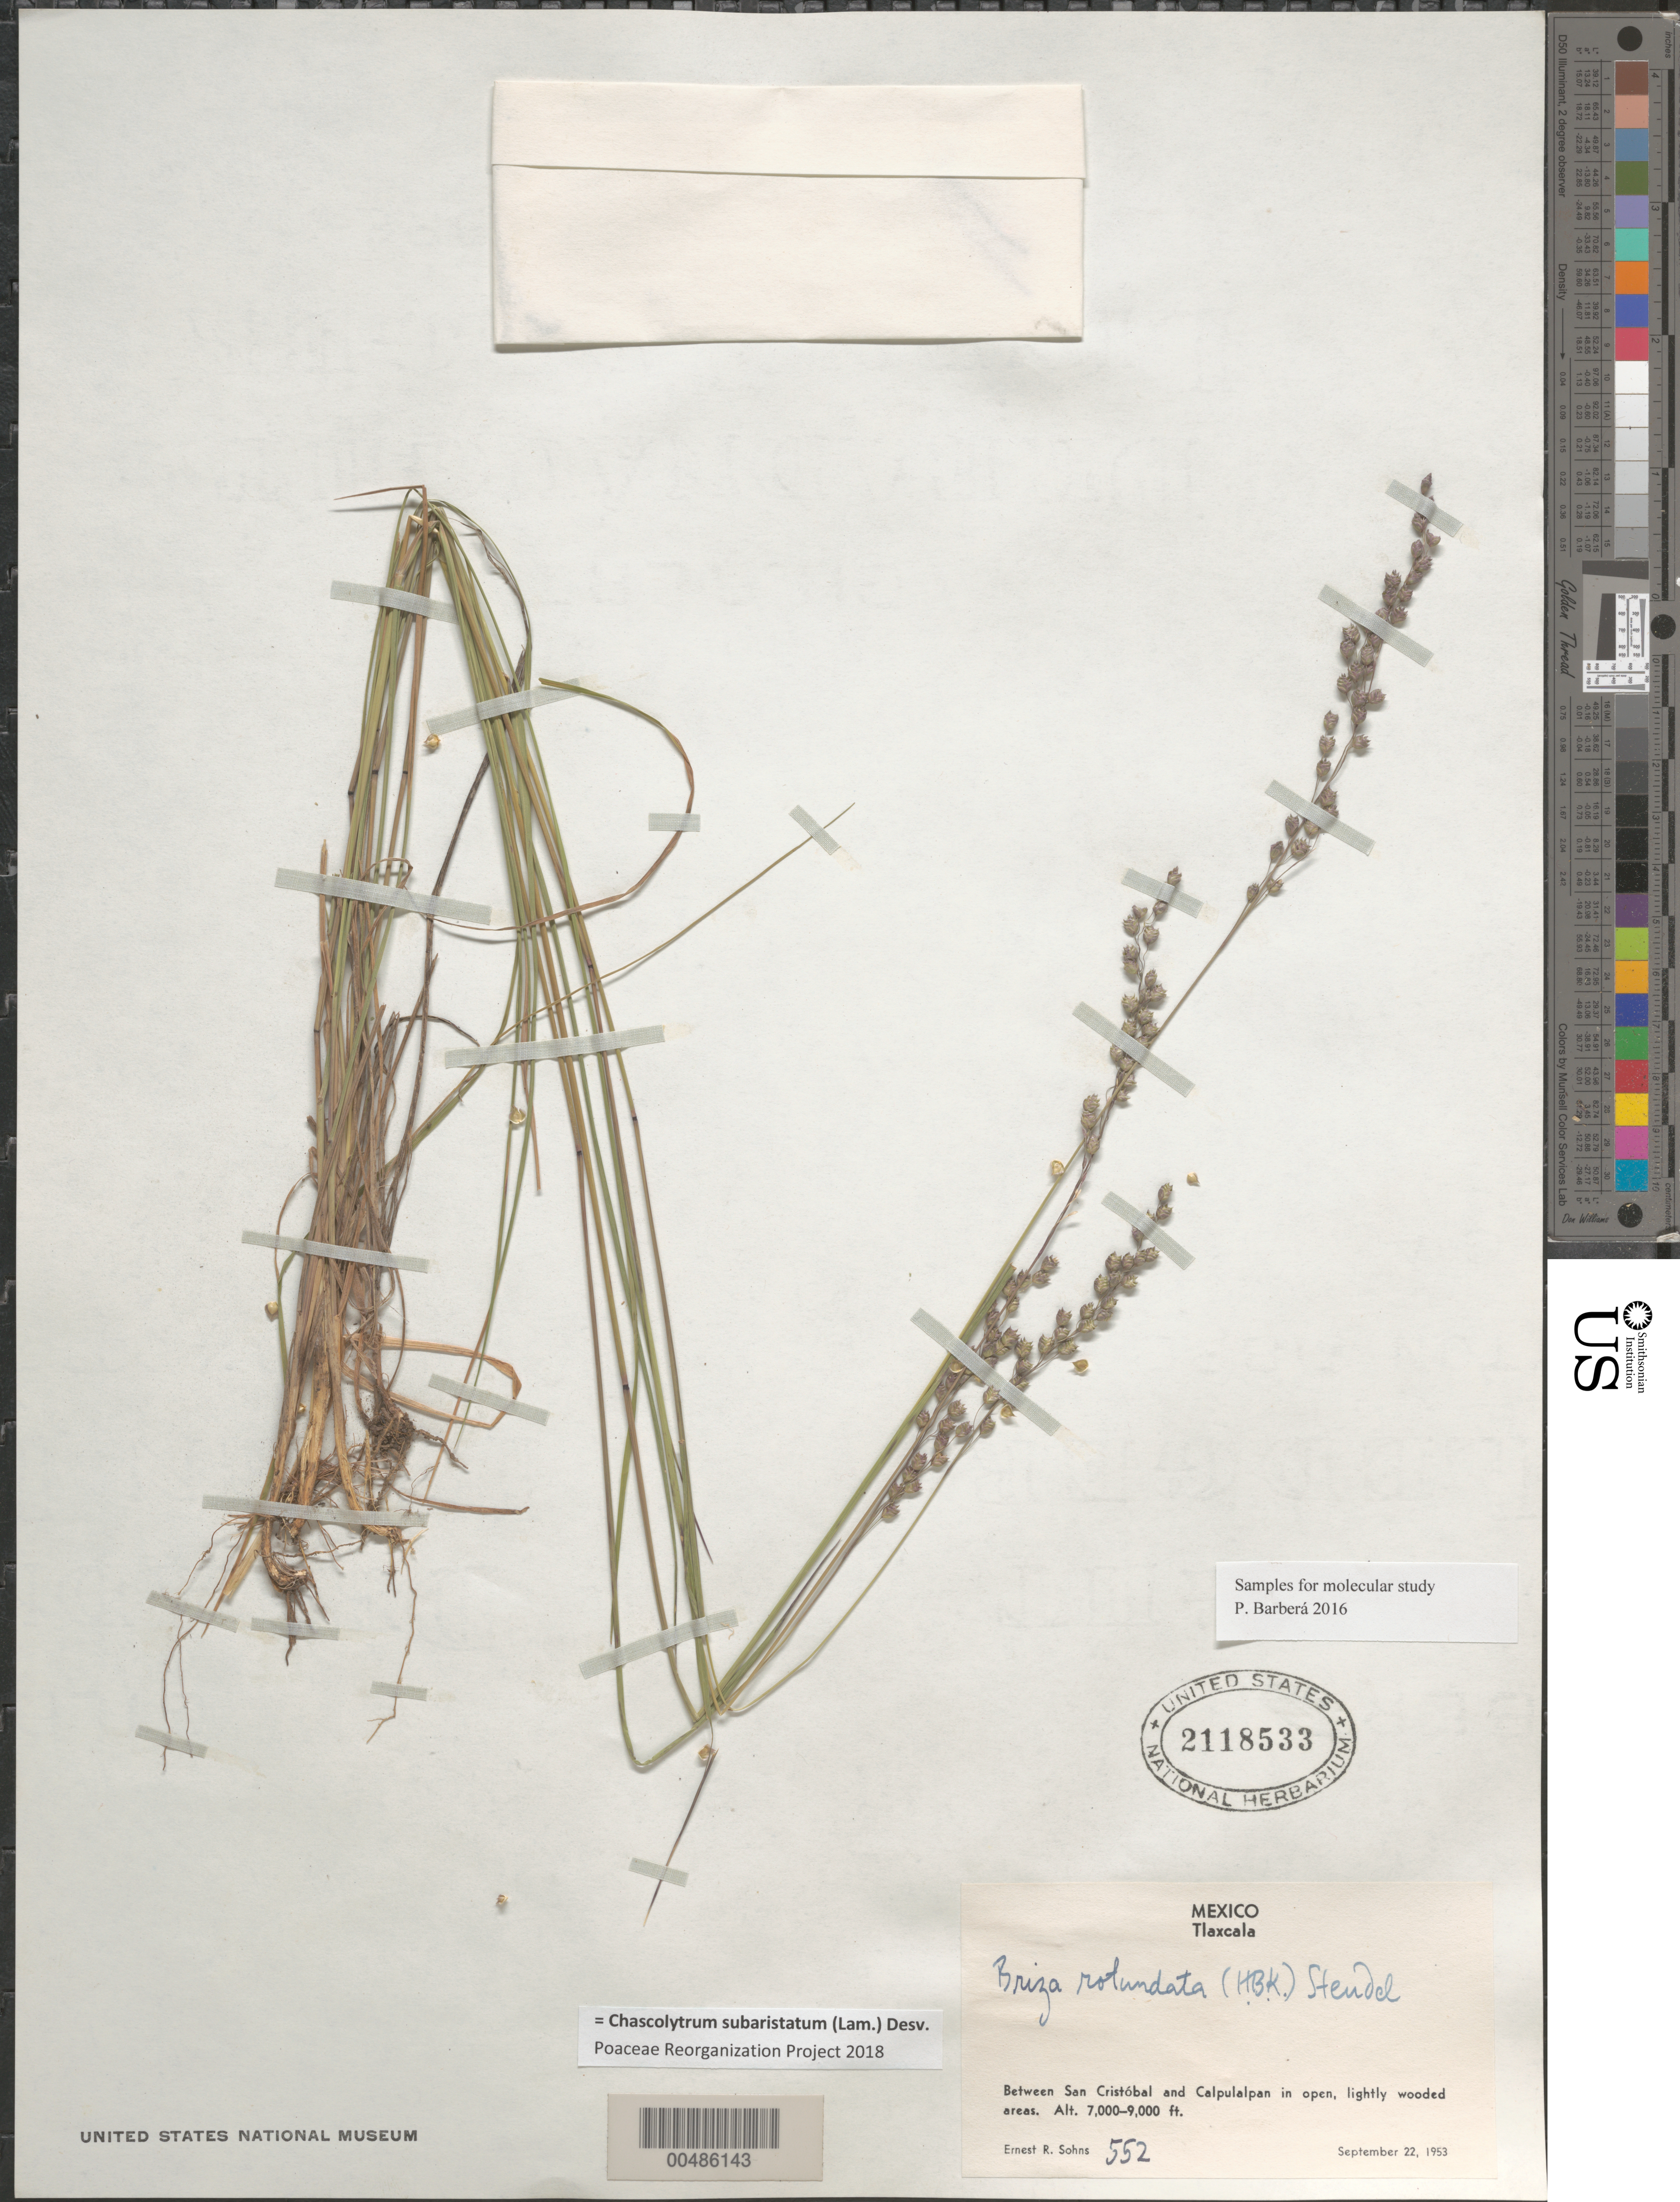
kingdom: Plantae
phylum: Tracheophyta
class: Liliopsida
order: Poales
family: Poaceae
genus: Chascolytrum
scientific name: Chascolytrum subaristatum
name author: (Lam.) Desv.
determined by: Poaceae Reorganization Project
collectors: E. R. Sohns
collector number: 552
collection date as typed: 22 Sep 1953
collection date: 1953-09-22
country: Mexico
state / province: Tlaxcala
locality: Between San Crist¢bal & Calpulalpan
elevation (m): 2134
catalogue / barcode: US 2118533